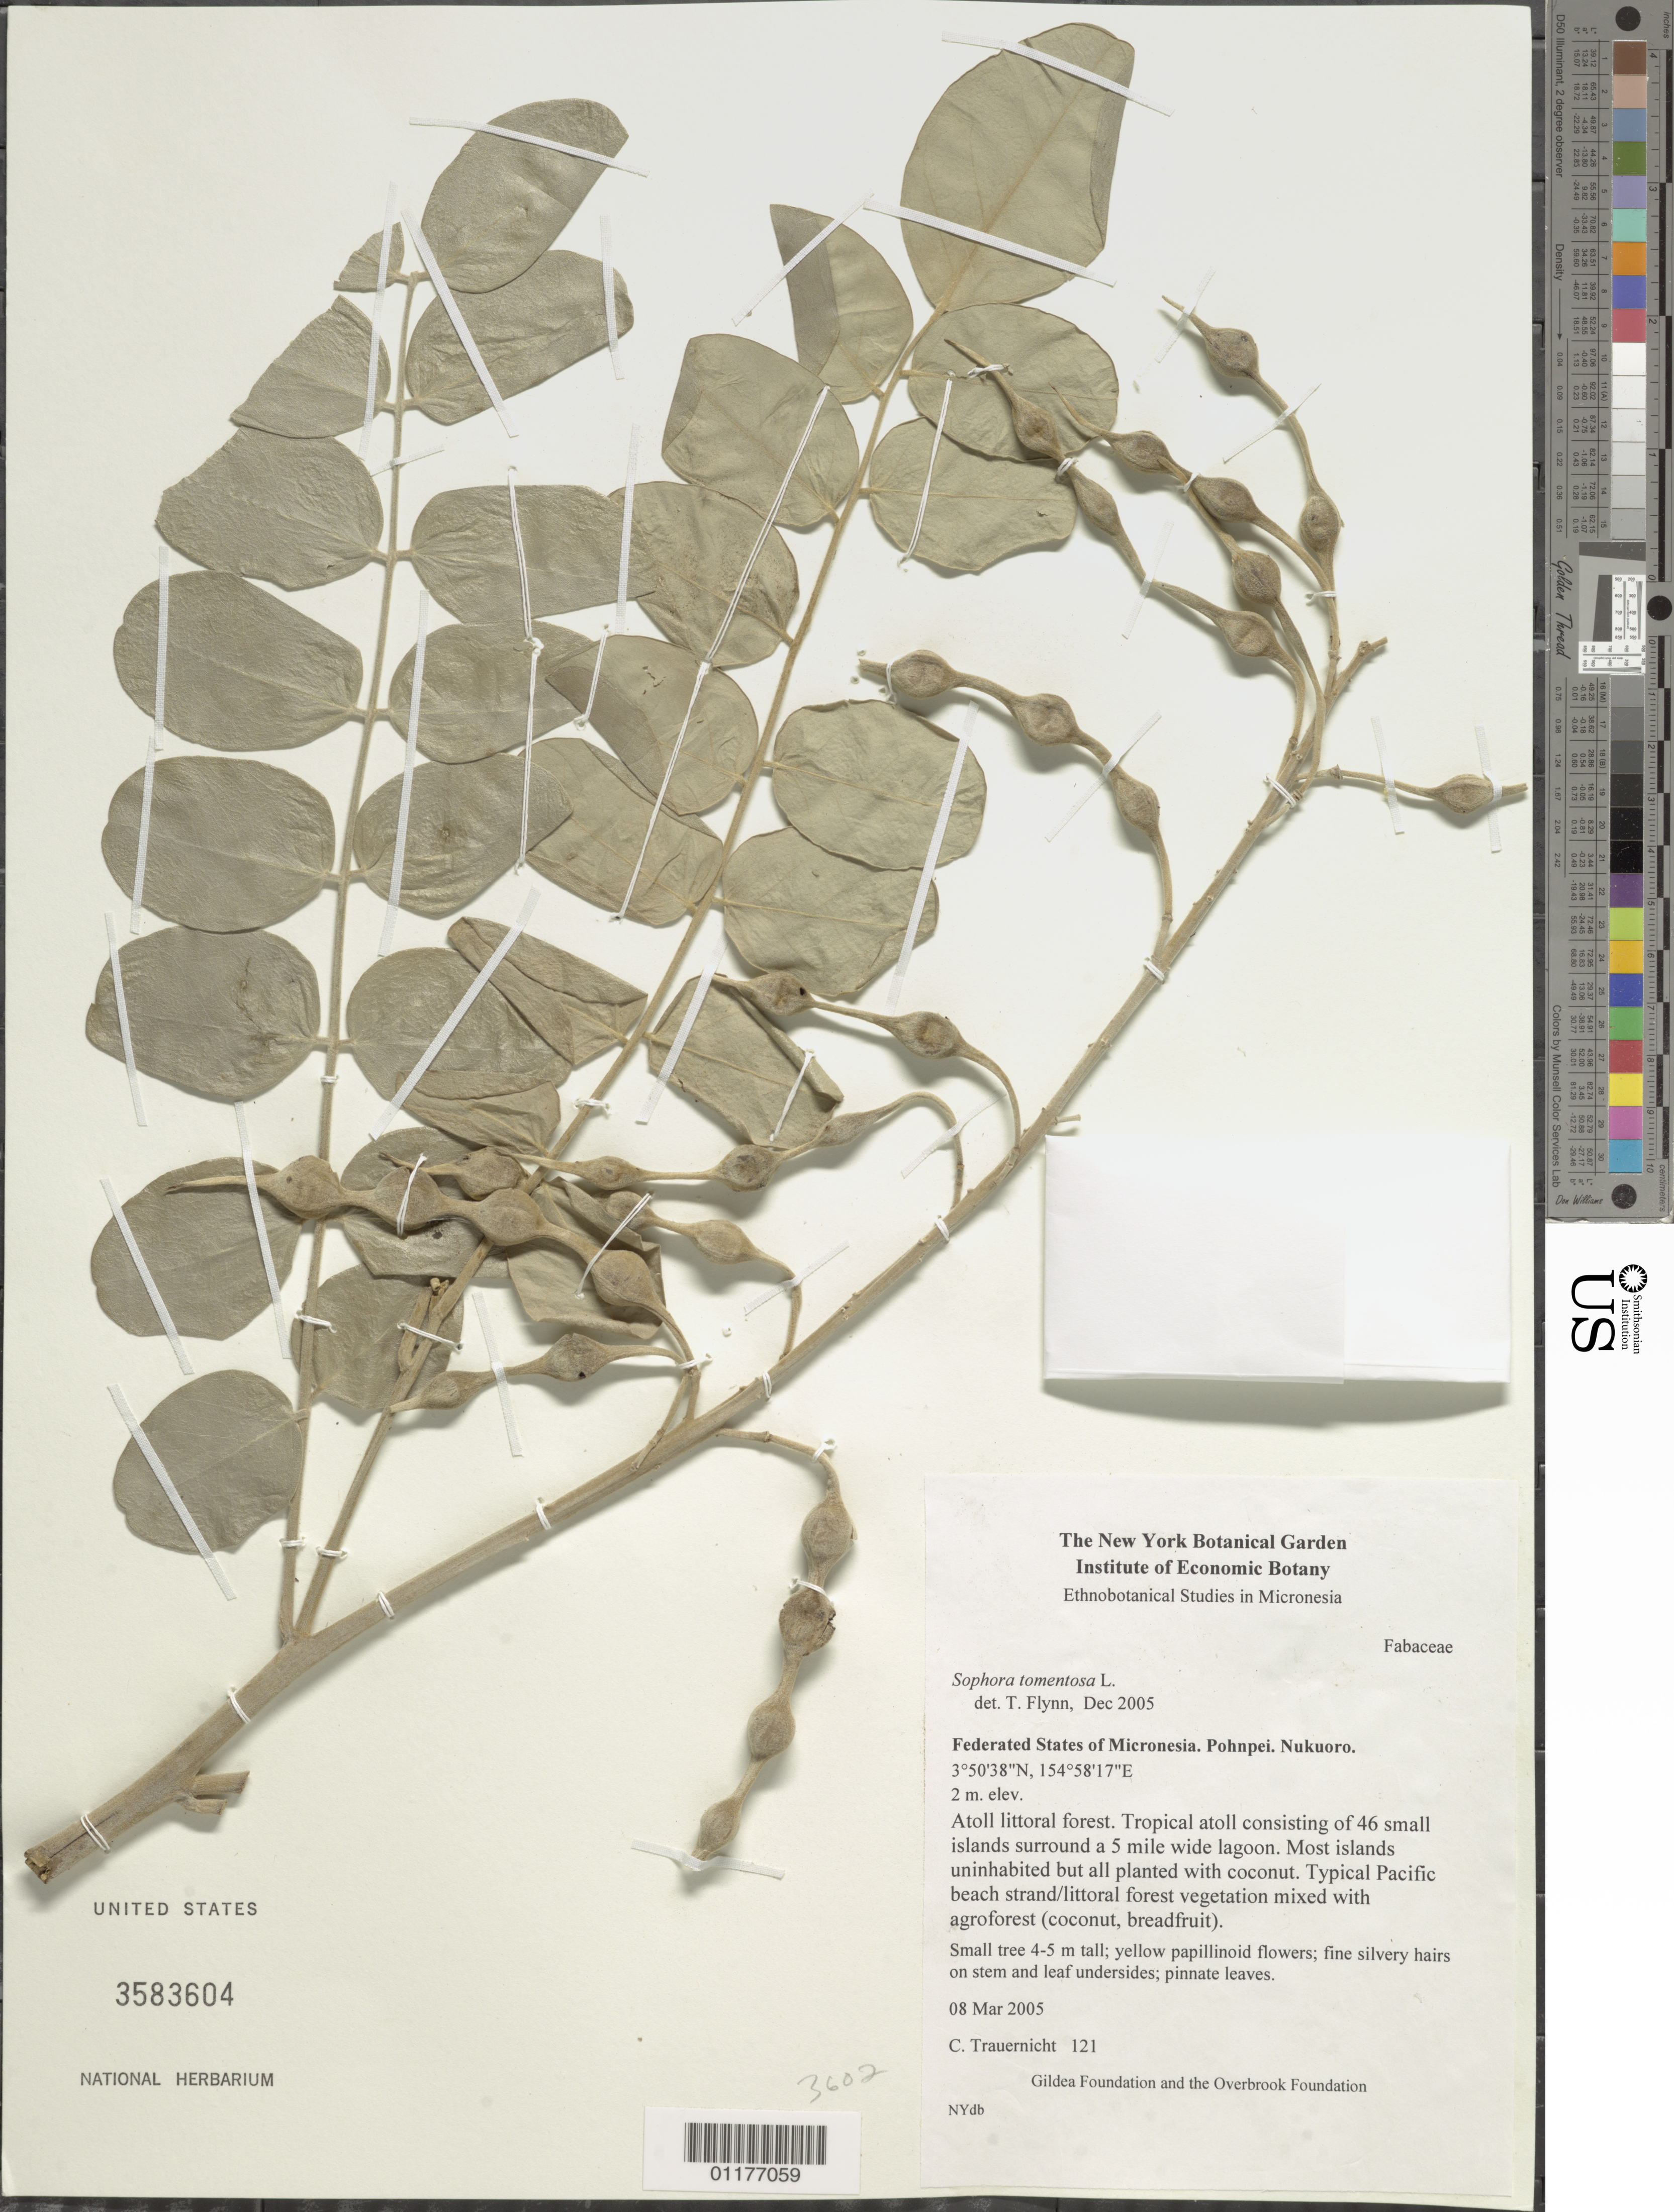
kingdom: Plantae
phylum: Tracheophyta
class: Magnoliopsida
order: Fabales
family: Fabaceae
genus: Sophora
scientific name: Sophora tomentosa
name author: L.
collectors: C. Trauernicht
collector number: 121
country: Micronesia, Federated States of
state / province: Pohnpei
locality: Nakuoro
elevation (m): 2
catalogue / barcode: US 3583604